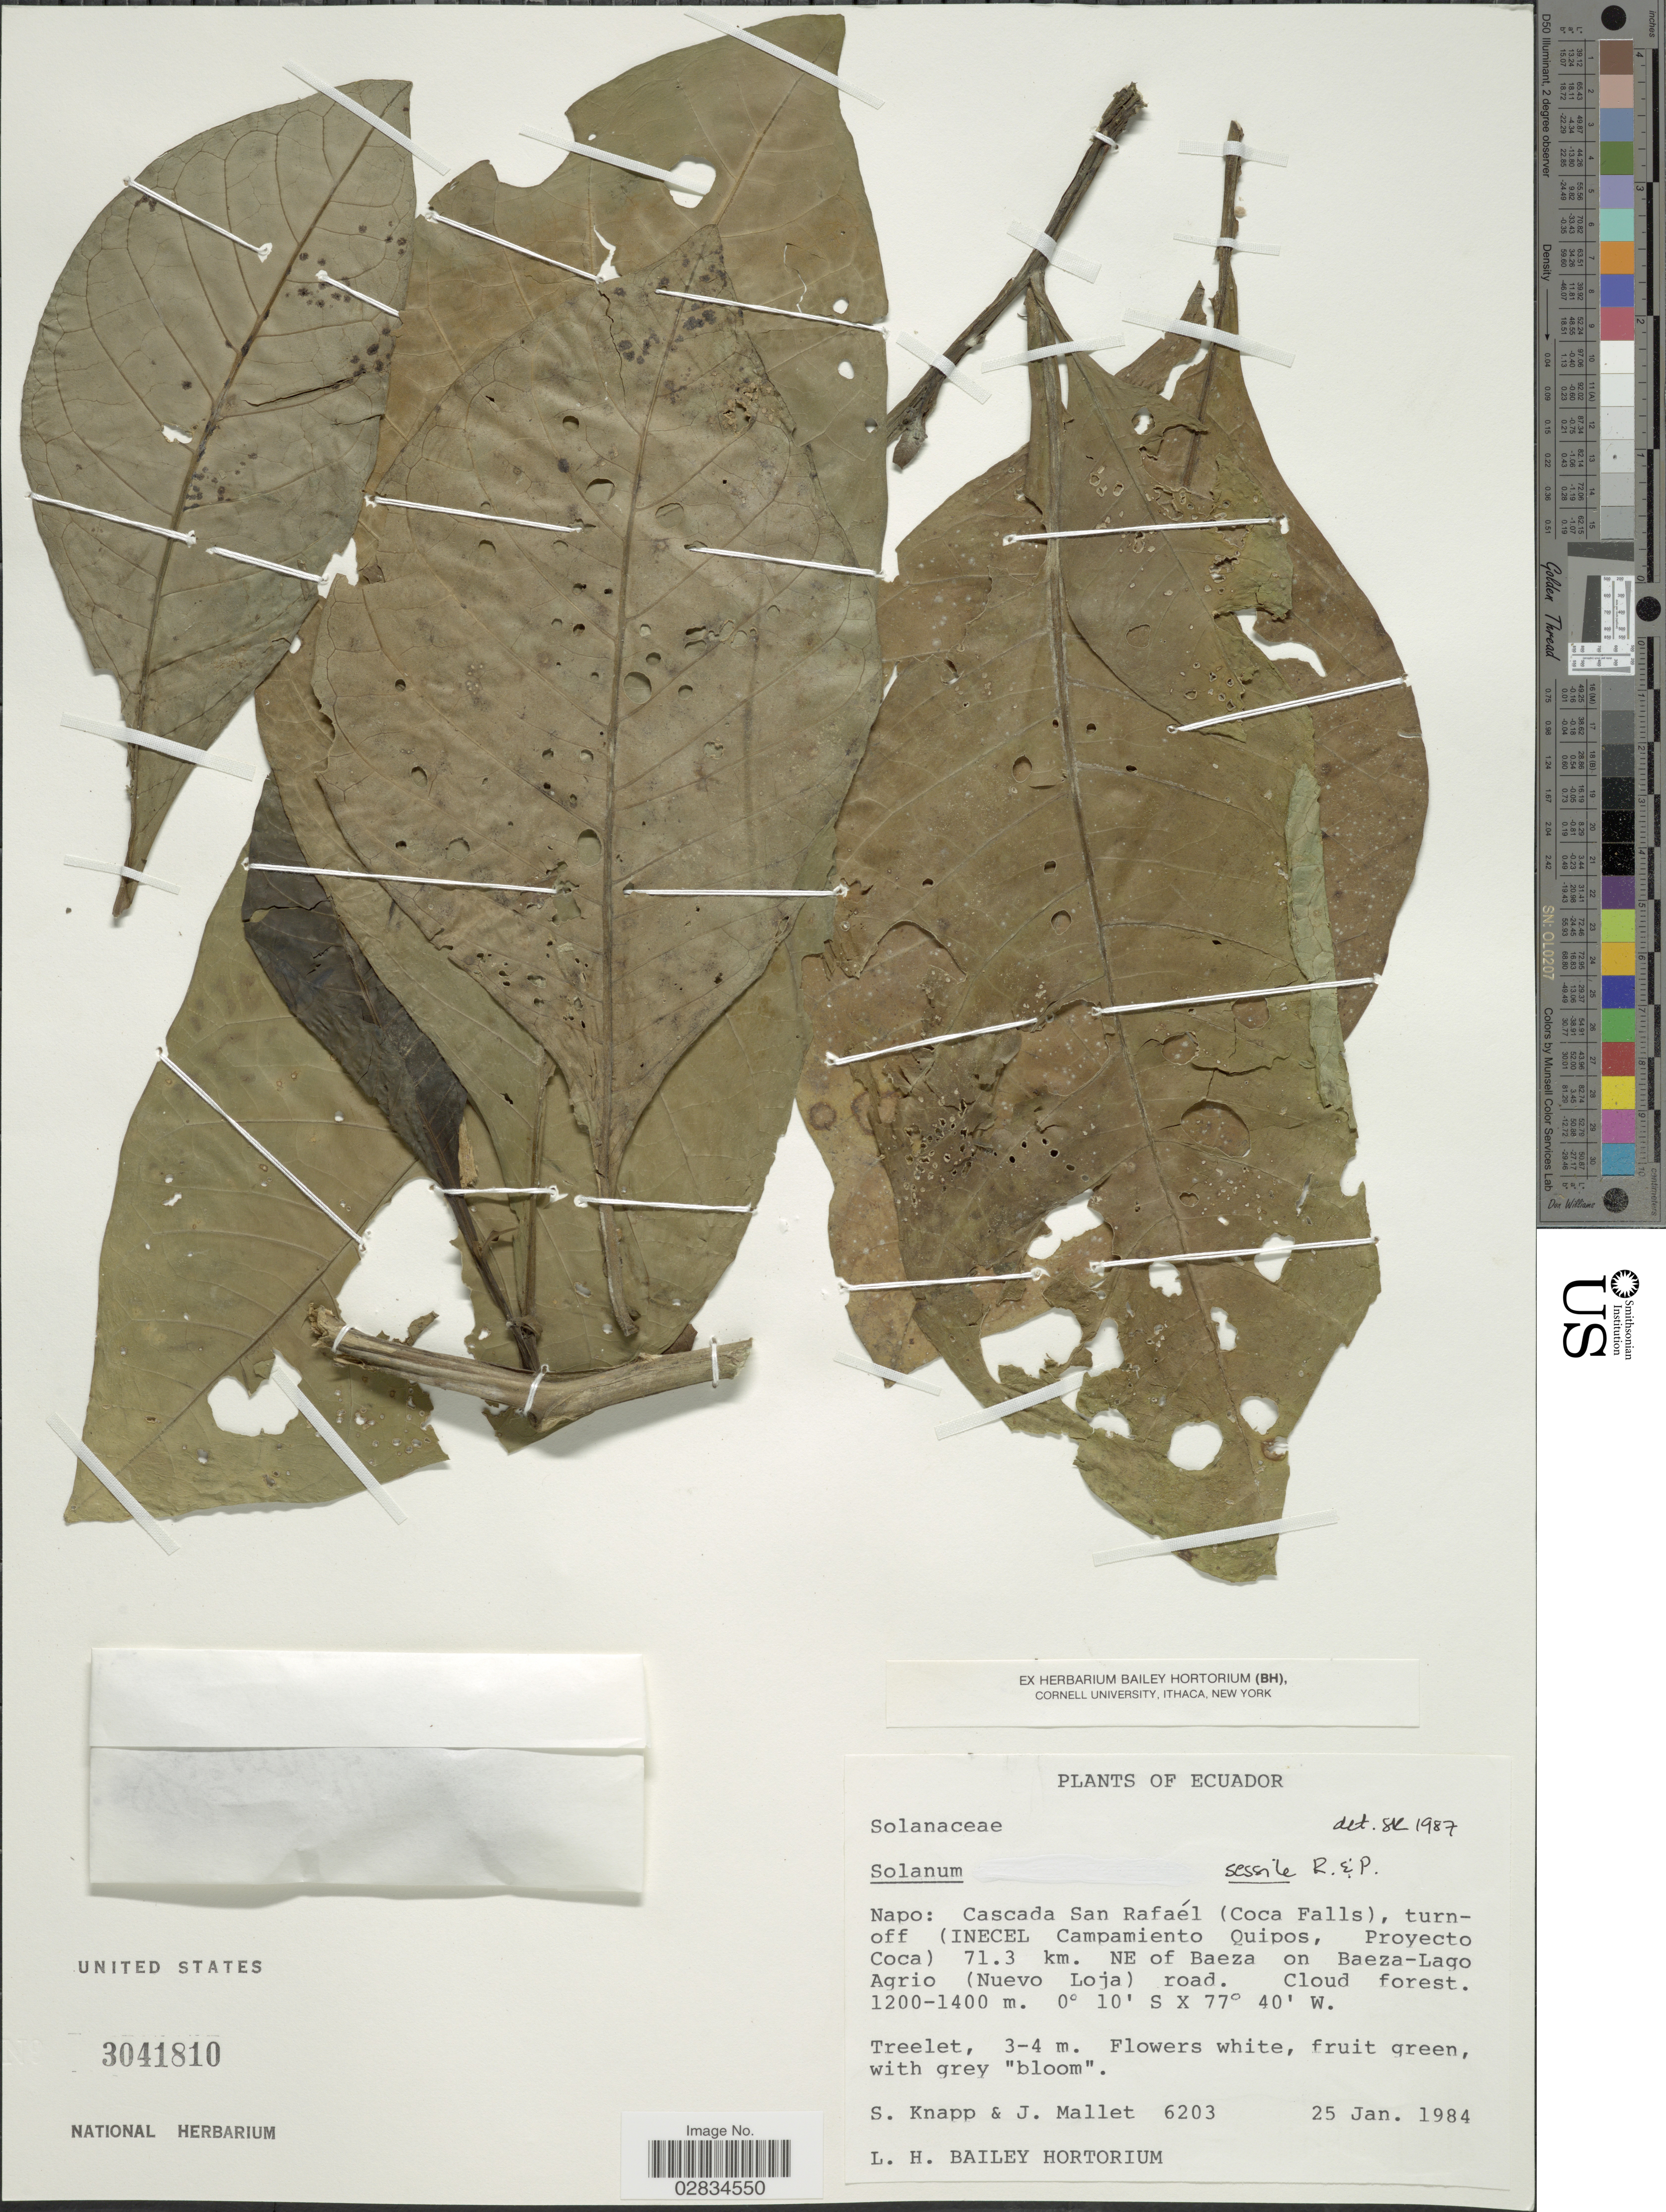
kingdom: Plantae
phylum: Tracheophyta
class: Magnoliopsida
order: Solanales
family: Solanaceae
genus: Solanum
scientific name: Solanum sessile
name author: Ruiz & Pav.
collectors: S. Knapp & J. Mallet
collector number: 6203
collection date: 1984-01-25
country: Ecuador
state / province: Napo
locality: Napo: Cascada San Rafaél (Coca Falls), turn-off (INECEL Campamiento Quipos, Proyecto Coca) 71.3 km. NE of Baeza on Baeza-Lago Agrio (Nuevo Loja) road.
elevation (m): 1200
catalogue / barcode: US 3041810